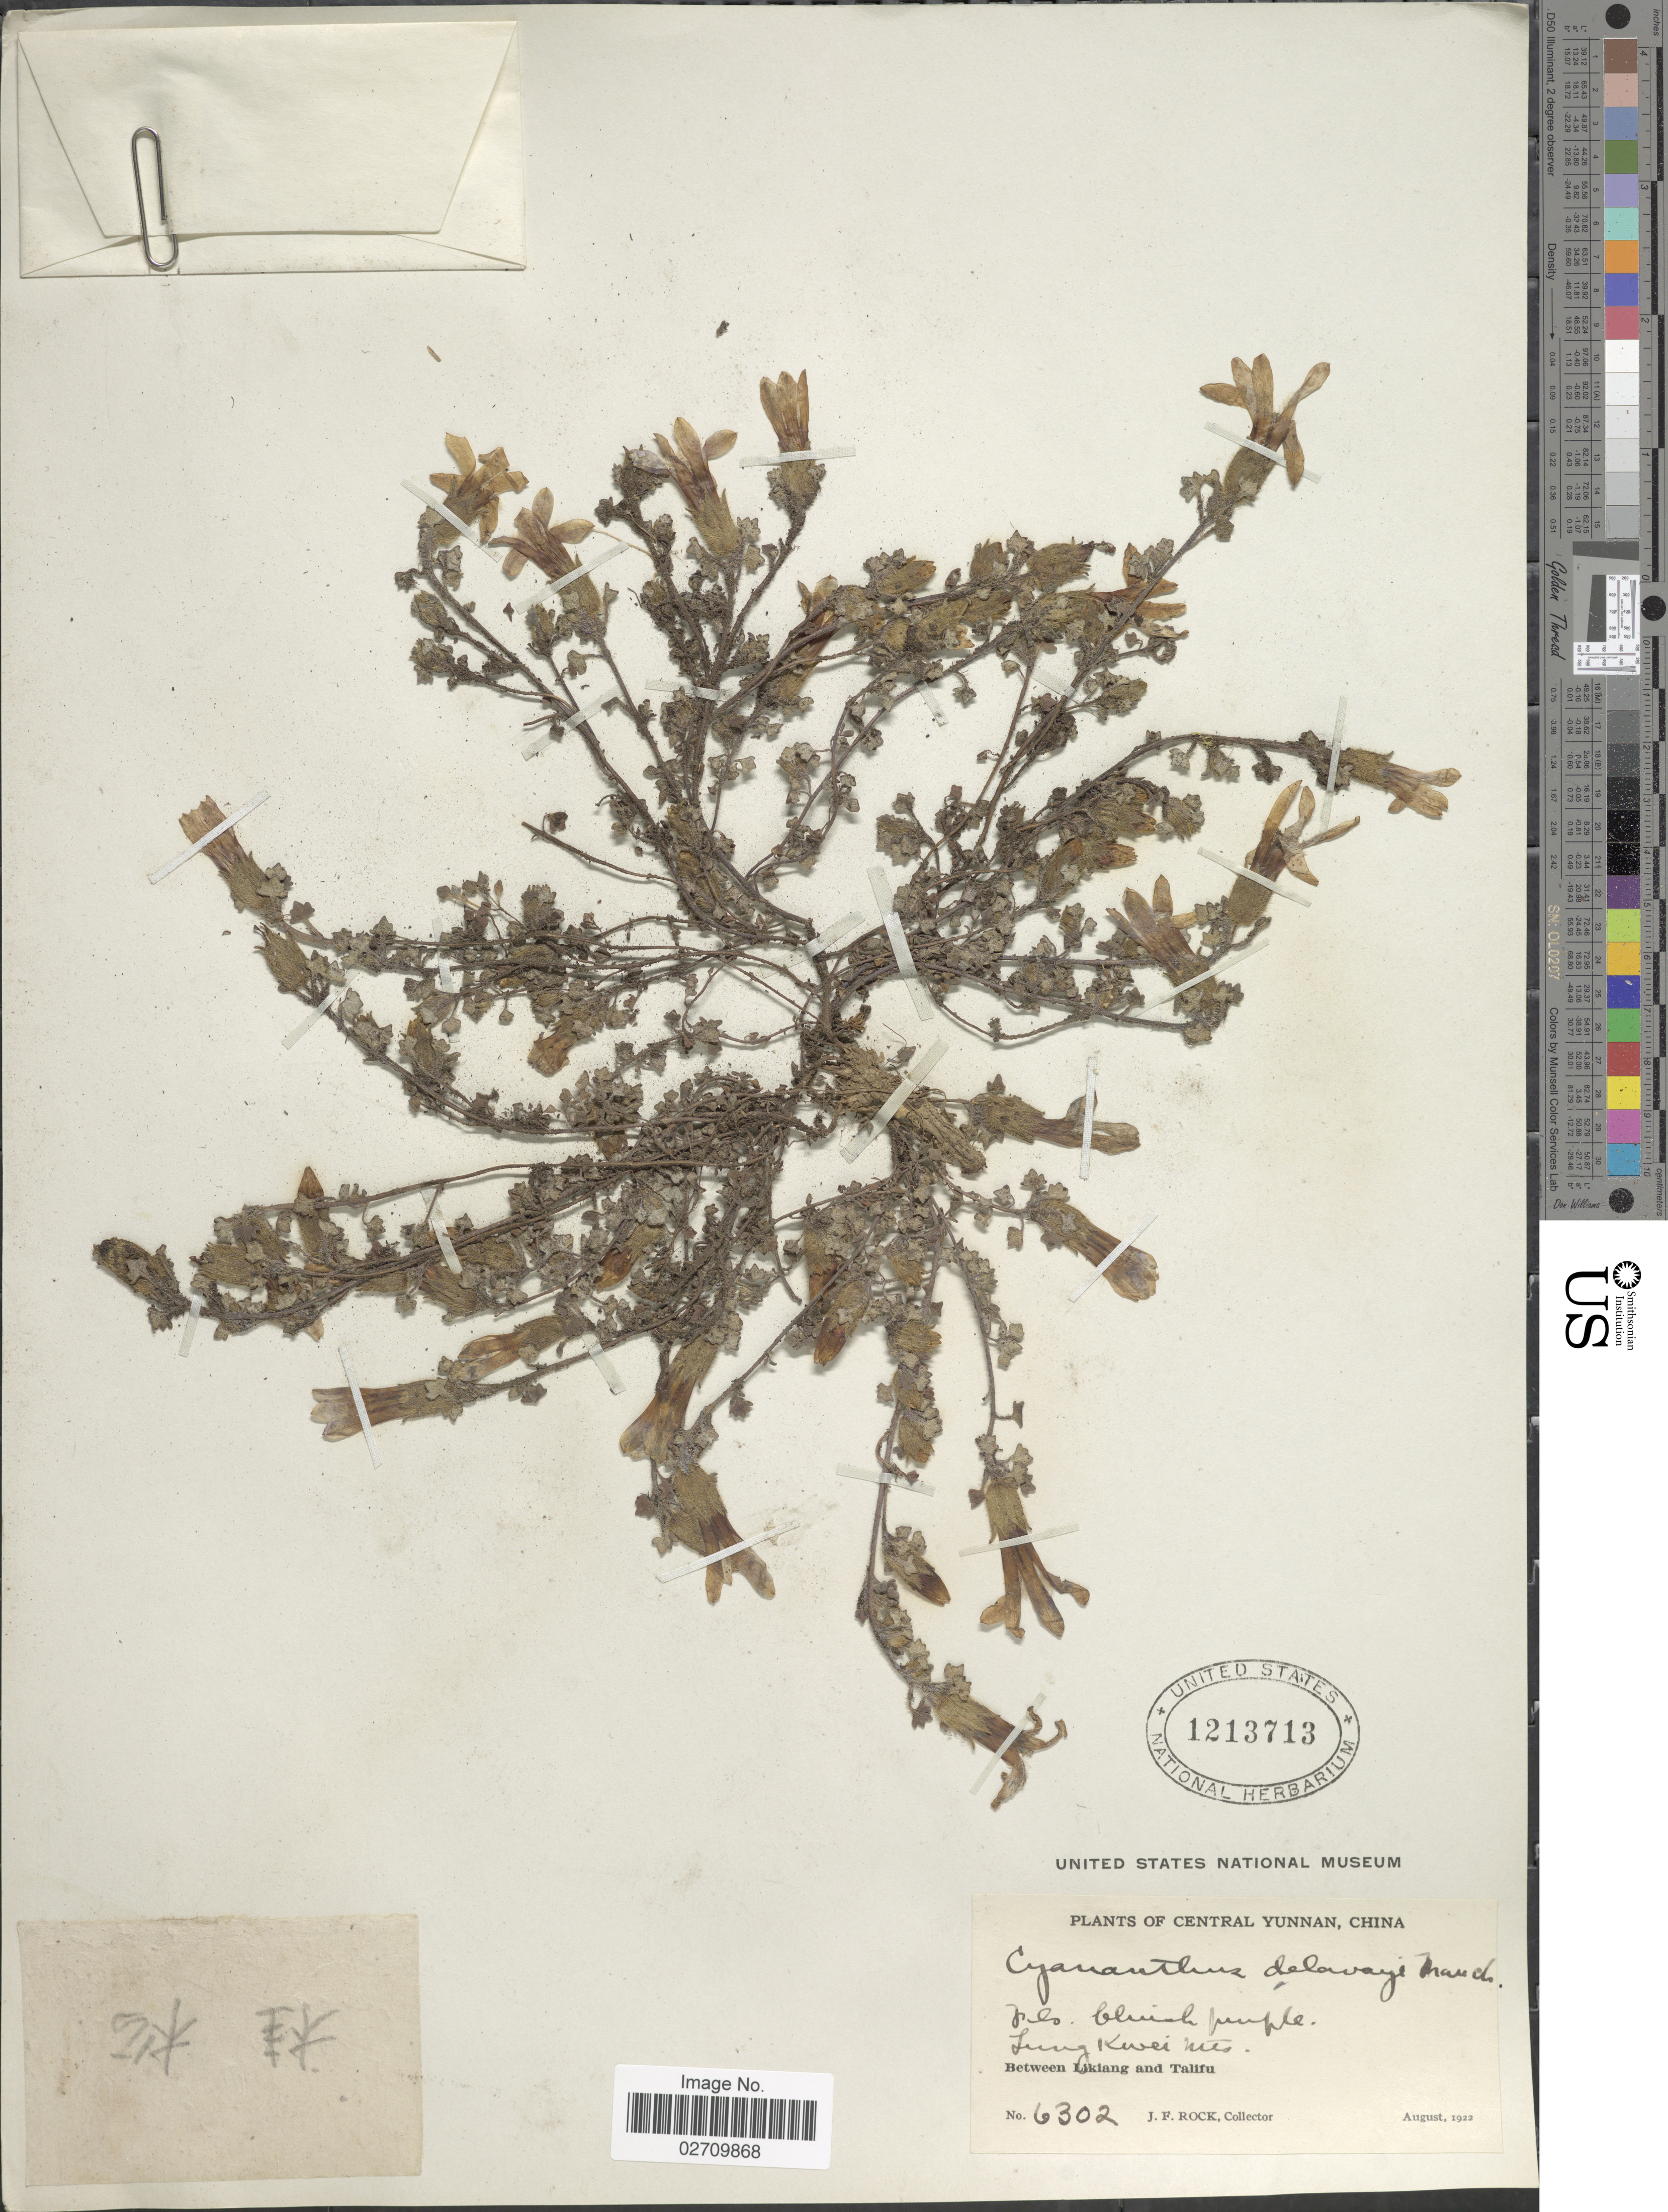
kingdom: Plantae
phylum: Tracheophyta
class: Magnoliopsida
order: Asterales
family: Campanulaceae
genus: Cyananthus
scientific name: Cyananthus delavayi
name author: Franch.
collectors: J. F. Rock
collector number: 6302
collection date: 1922-08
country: China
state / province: Yunnan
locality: Central Yunnan, Lung Kwei Mts., Between Likiang and Talifu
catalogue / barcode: US 1213713